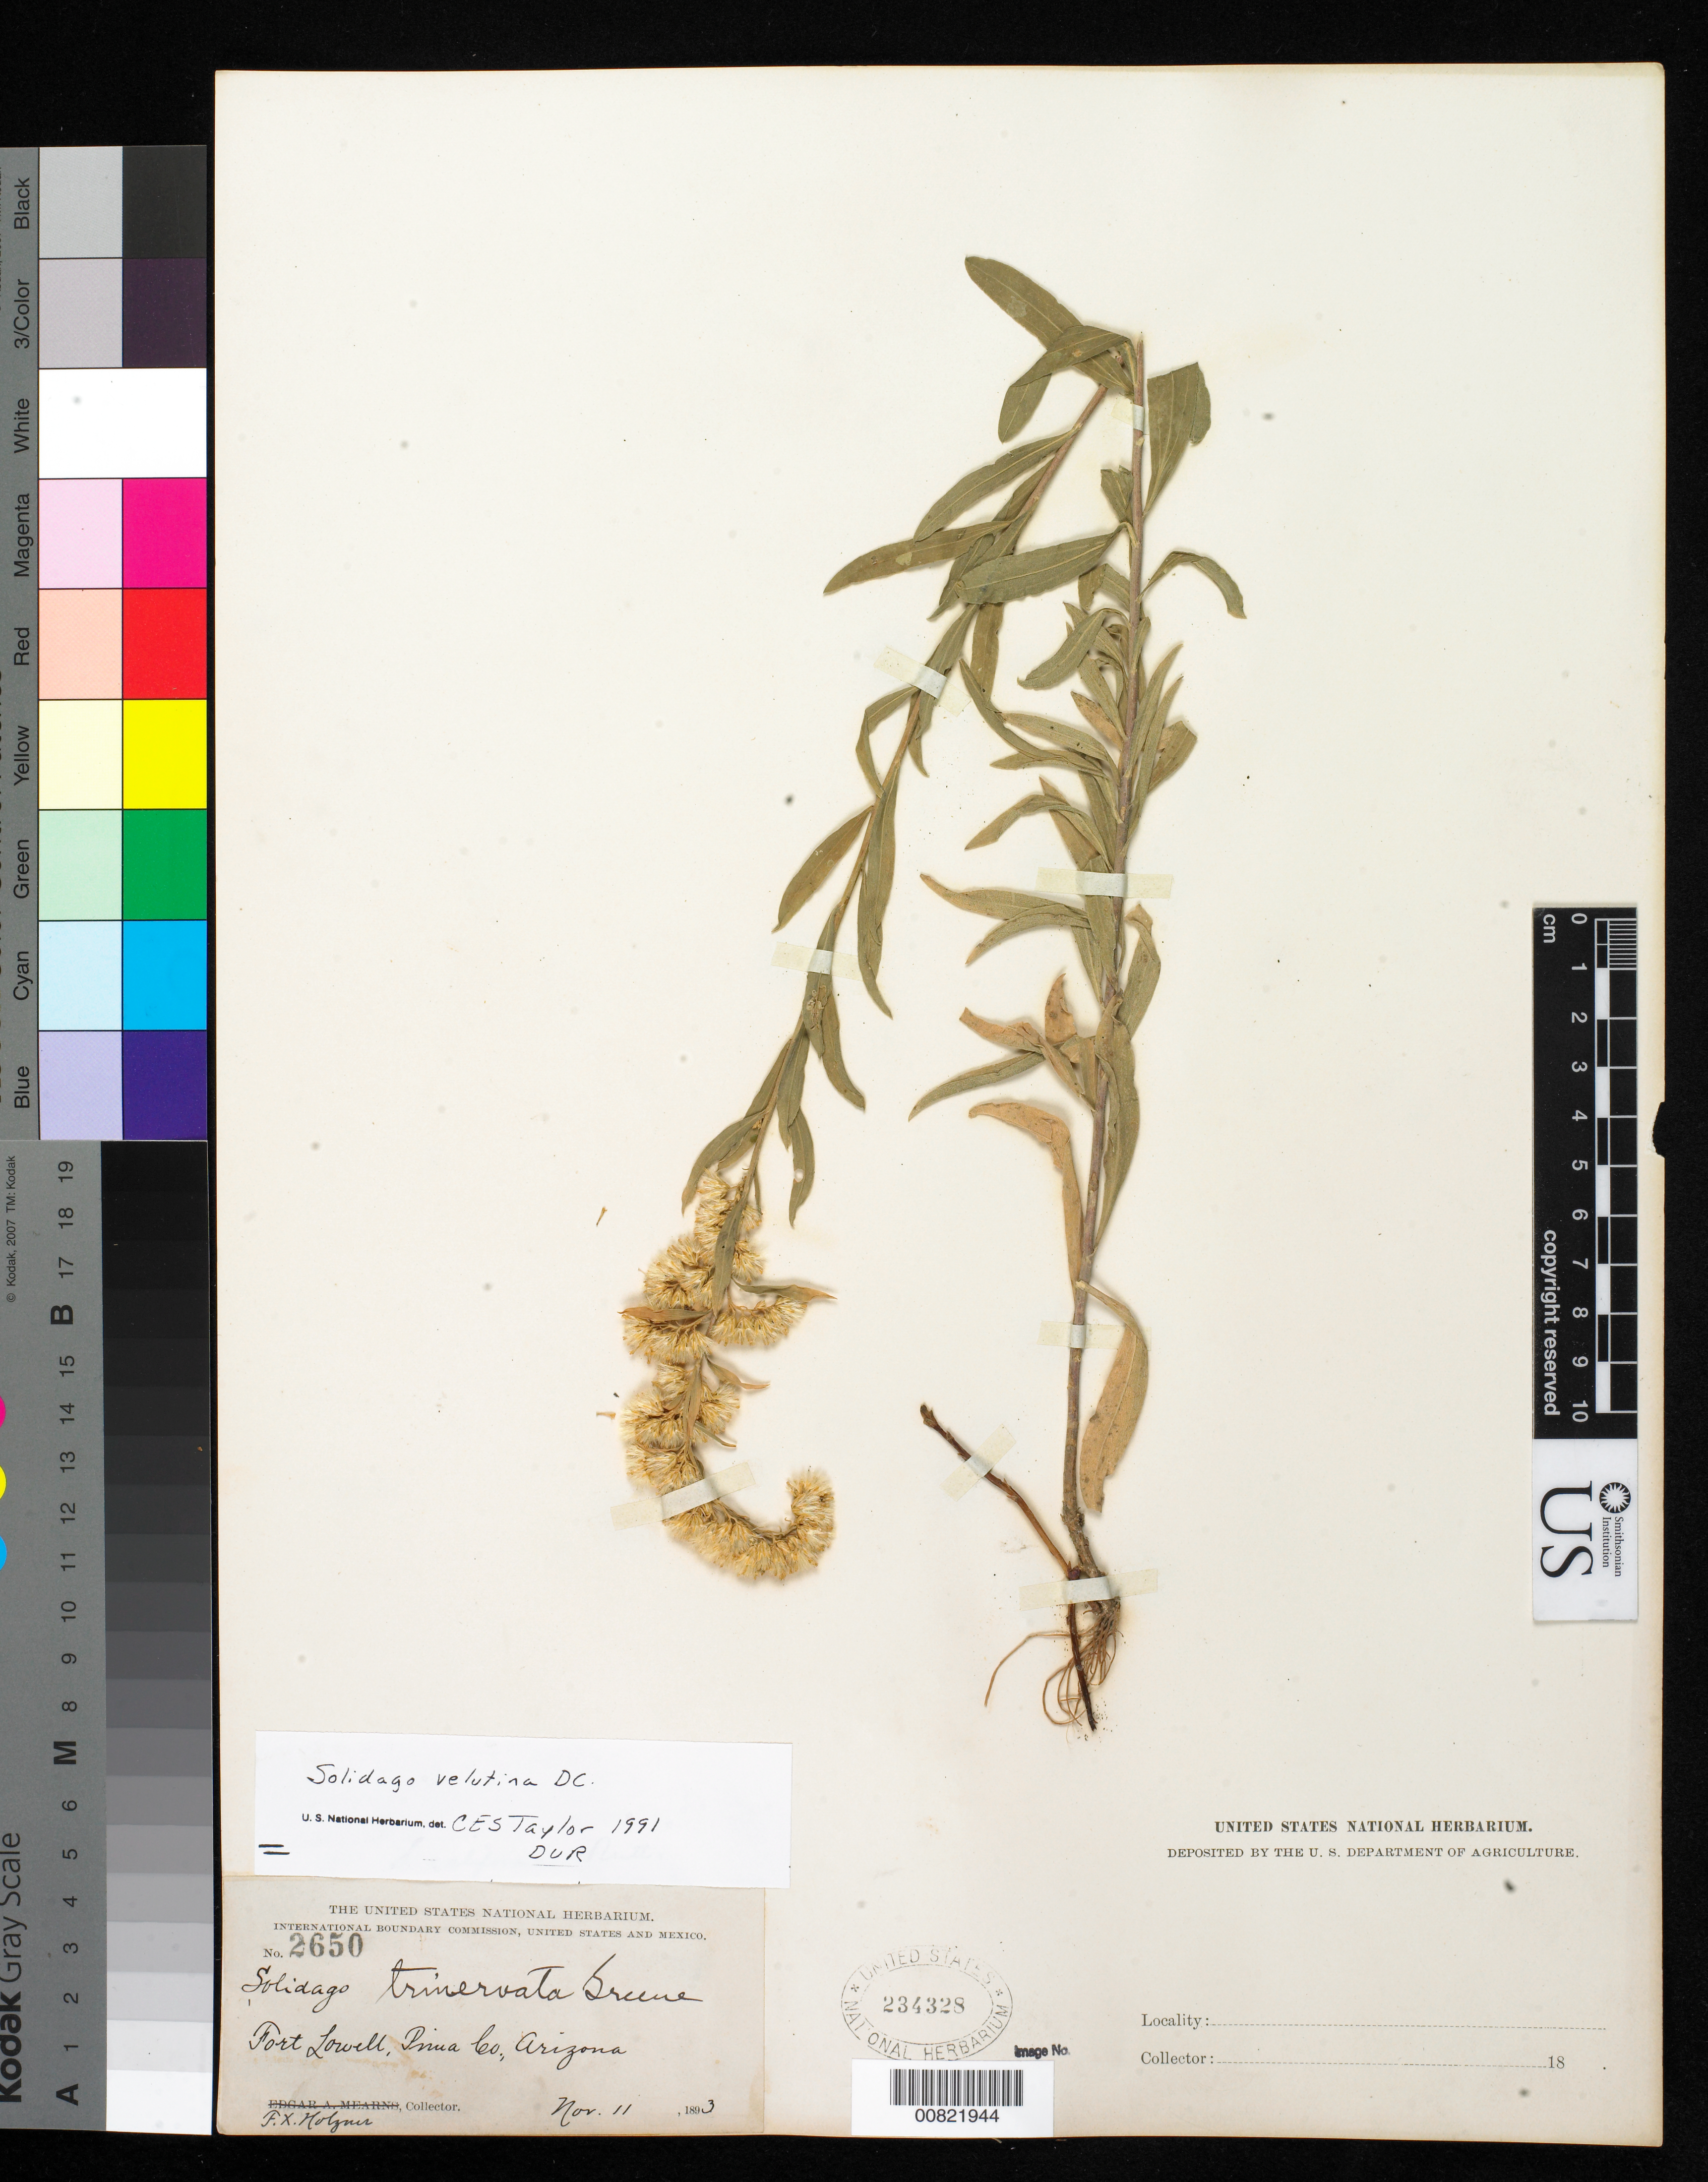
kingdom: Plantae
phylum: Tracheophyta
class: Magnoliopsida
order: Asterales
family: Asteraceae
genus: Solidago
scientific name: Solidago velutina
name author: DC.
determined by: Taylor, Charlotte M.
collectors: F. X. Holzner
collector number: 2650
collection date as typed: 11 Nov 1893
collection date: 1893-11-11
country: United States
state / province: Arizona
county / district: Pima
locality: Fort Lowell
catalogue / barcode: US 234328